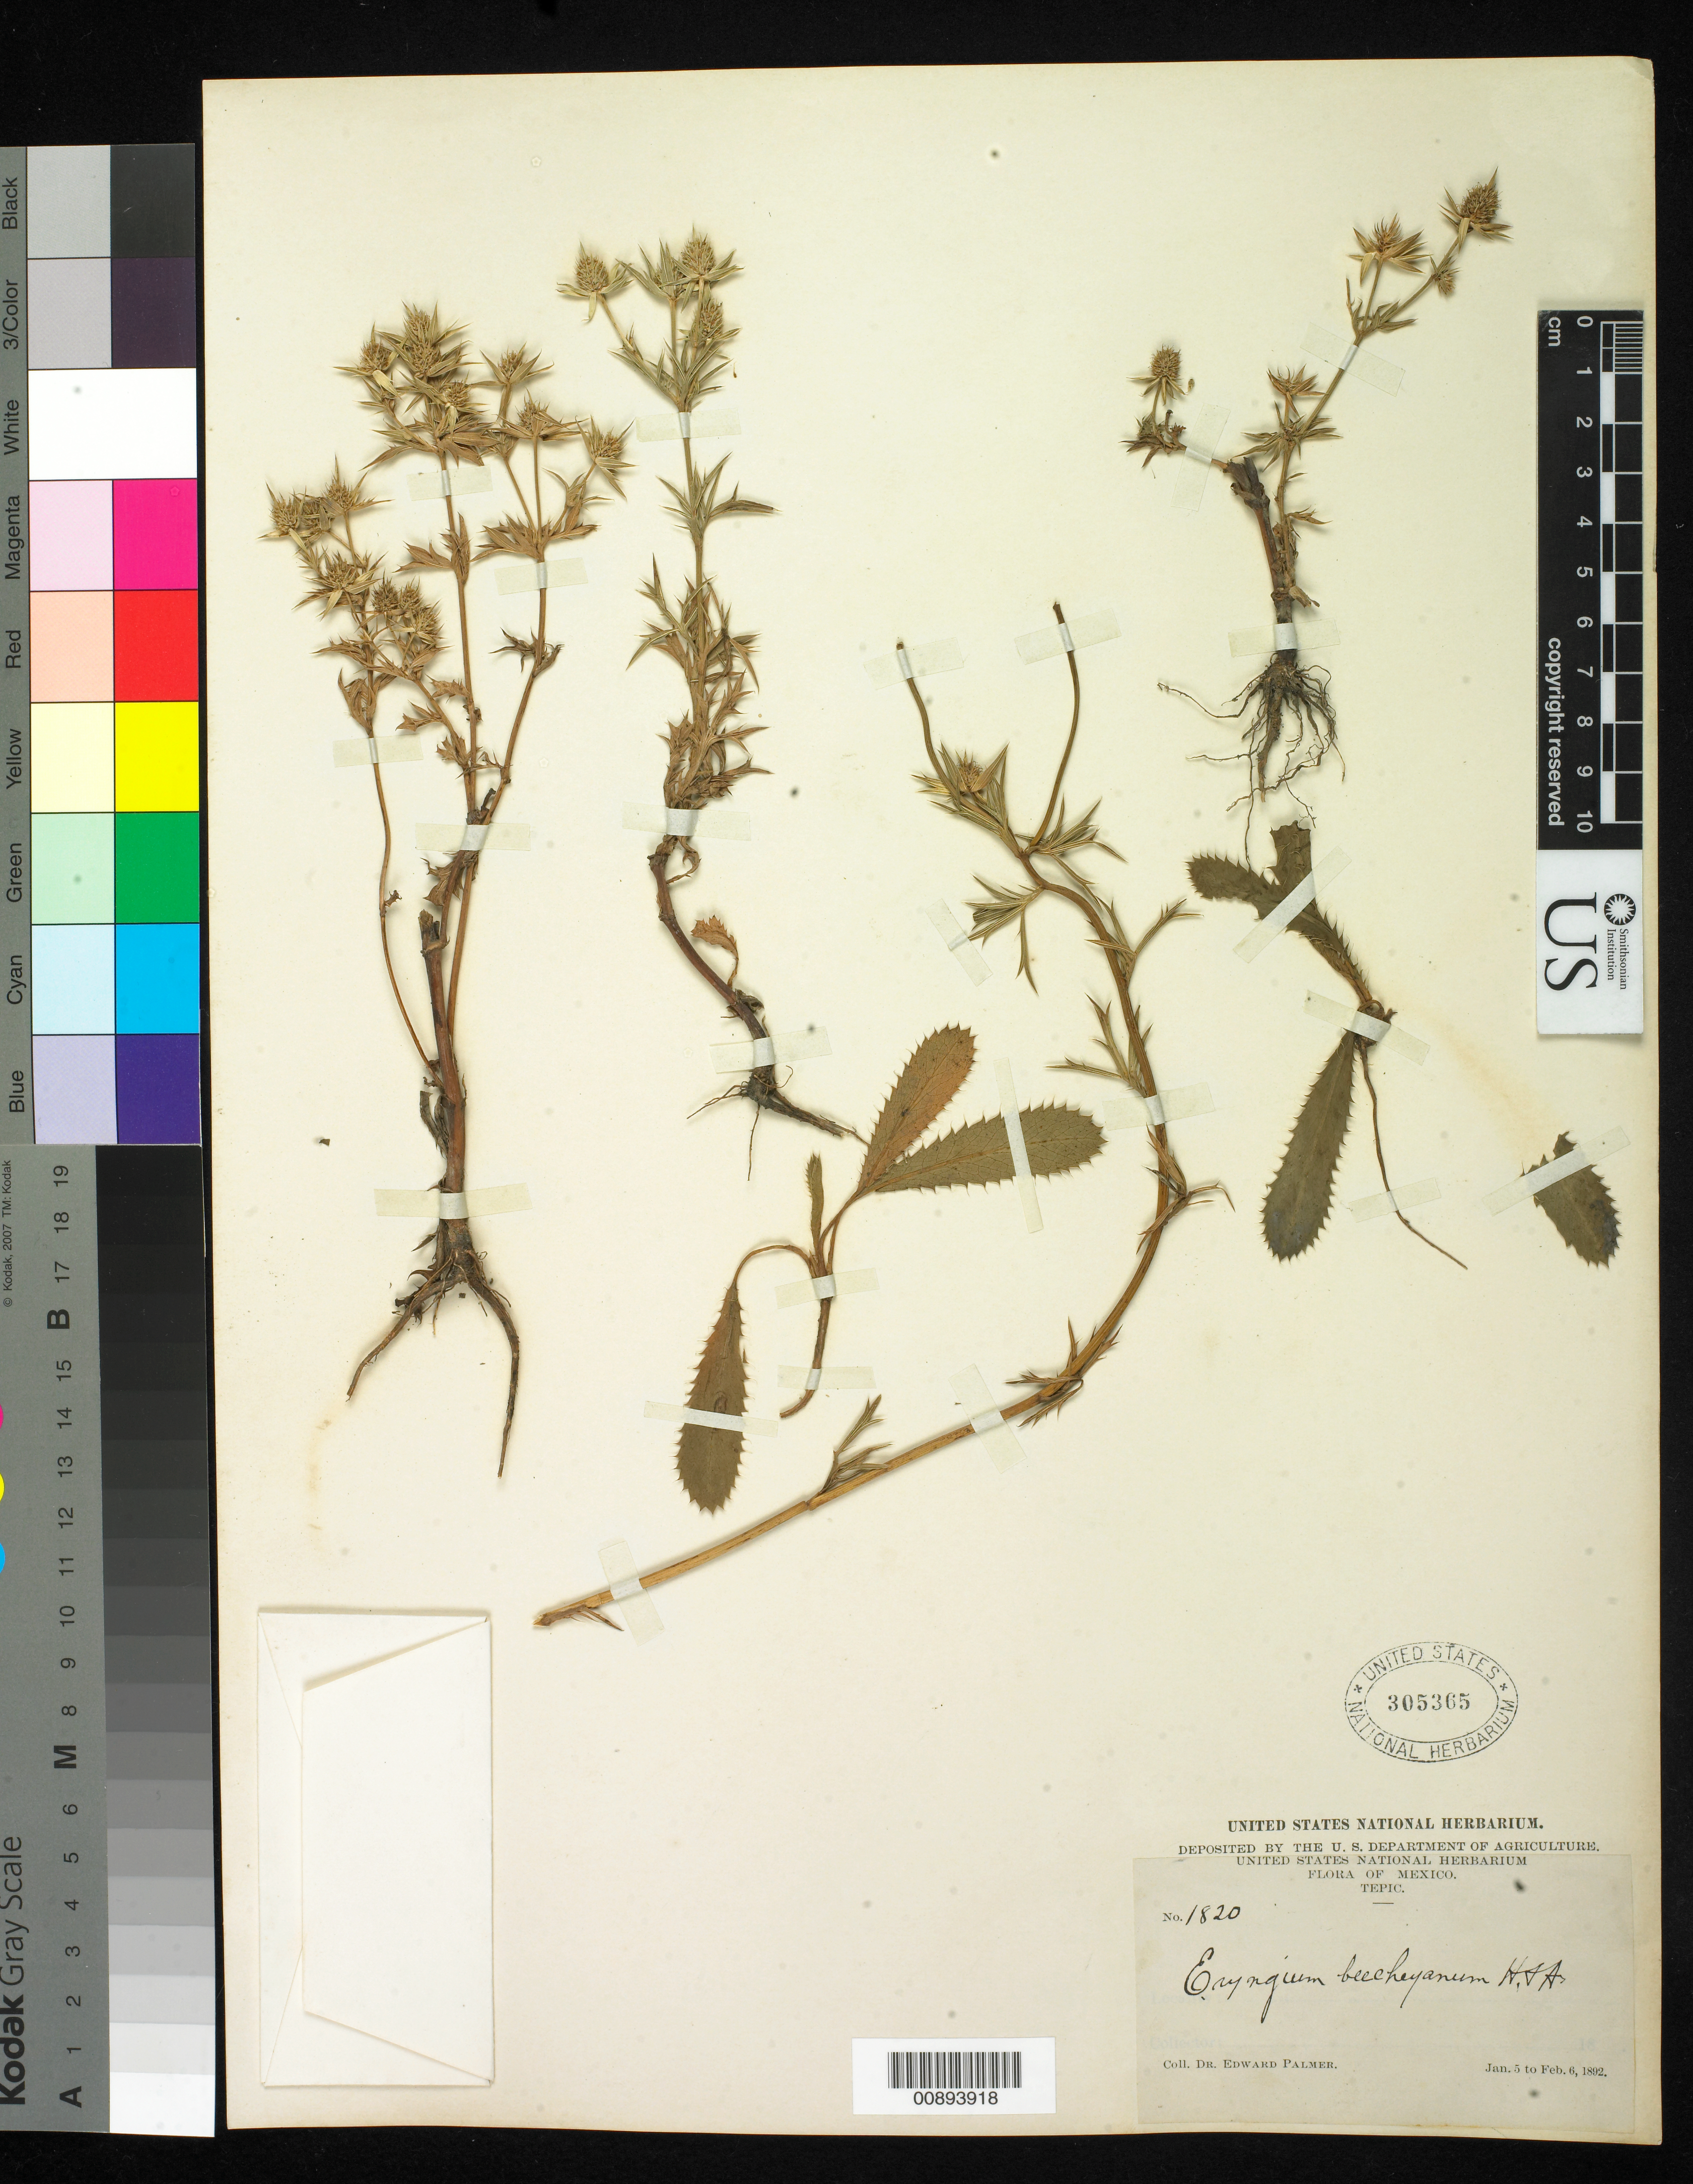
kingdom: Plantae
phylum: Tracheophyta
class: Magnoliopsida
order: Apiales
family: Apiaceae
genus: Eryngium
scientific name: Eryngium beecheyanum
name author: Hook. f. & Arn.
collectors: E. Palmer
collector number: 1820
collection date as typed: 05 Jan 1892 to 06 Feb 1892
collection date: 1892-01-05/1892-02-06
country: Mexico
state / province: Nayarit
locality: Tepic, Nayarit.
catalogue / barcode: US 305365